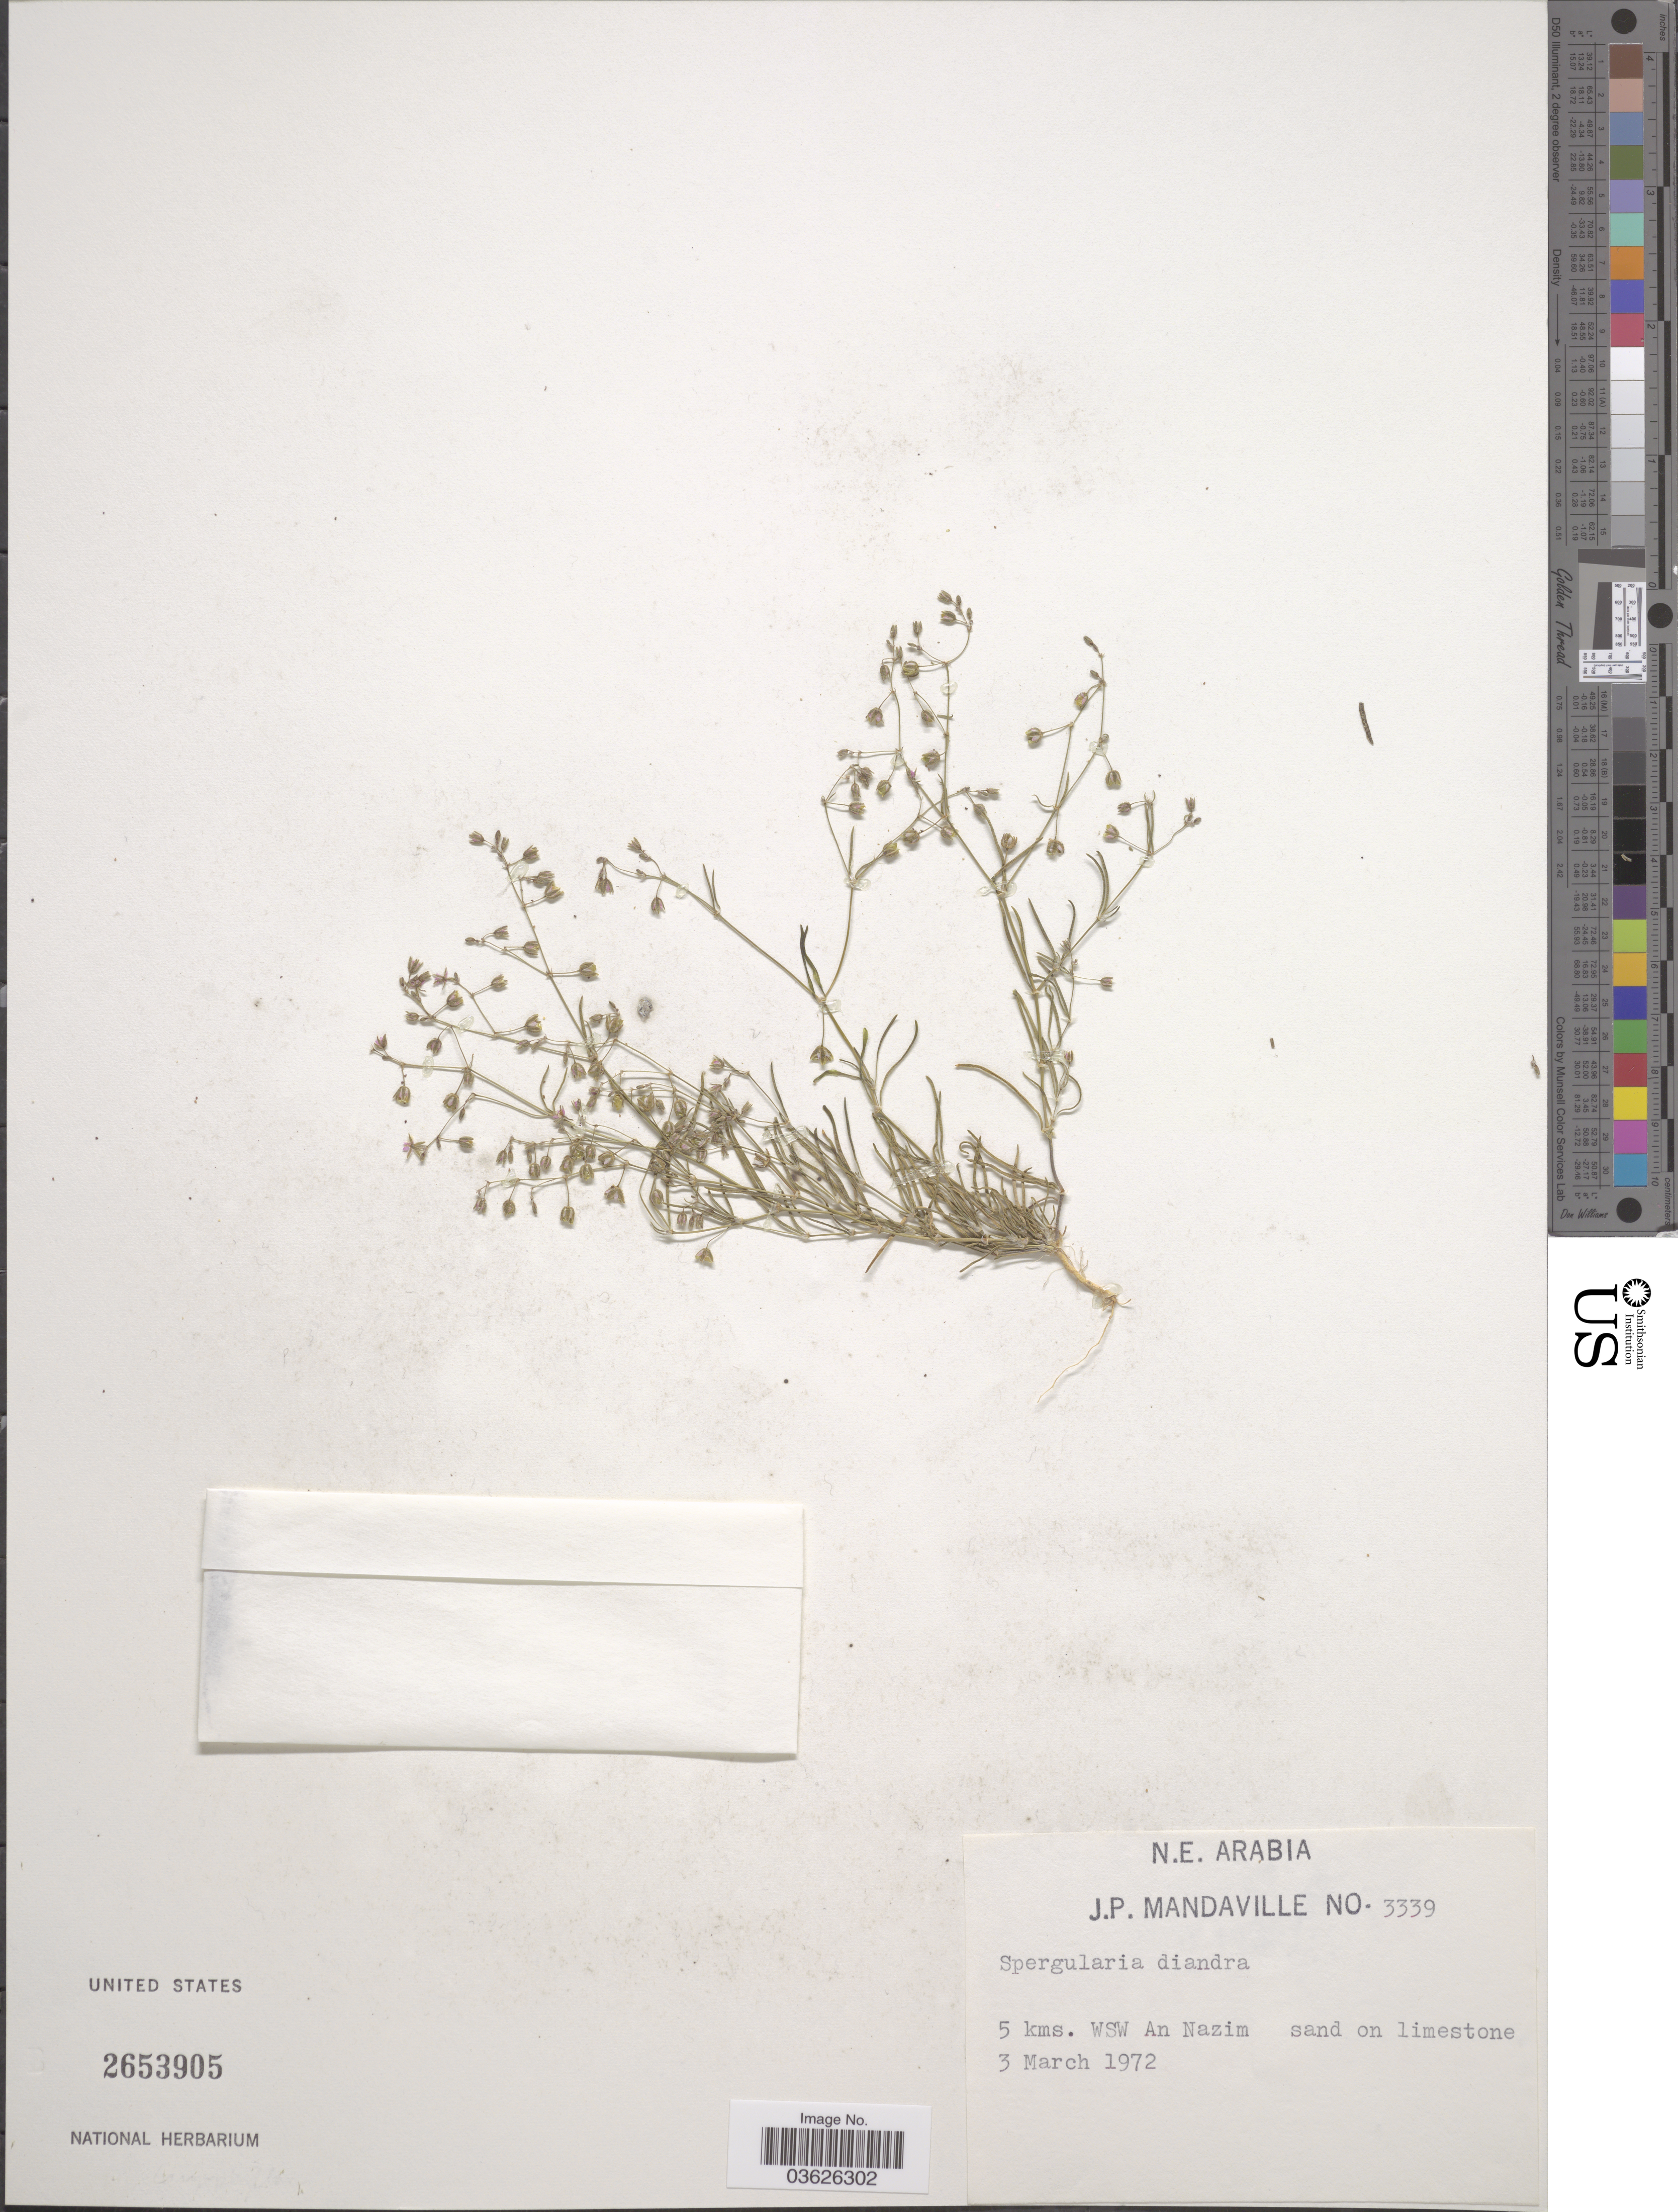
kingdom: Plantae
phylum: Tracheophyta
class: Magnoliopsida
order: Caryophyllales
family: Caryophyllaceae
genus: Spergularia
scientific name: Spergularia diandra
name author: (Gussone) Heldr.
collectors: J. Mandaville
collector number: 3339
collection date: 1972-03-03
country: Saudi Arabia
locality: N.E. Arabia. 5 kms. WSW An Nazim.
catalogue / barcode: US 2653905